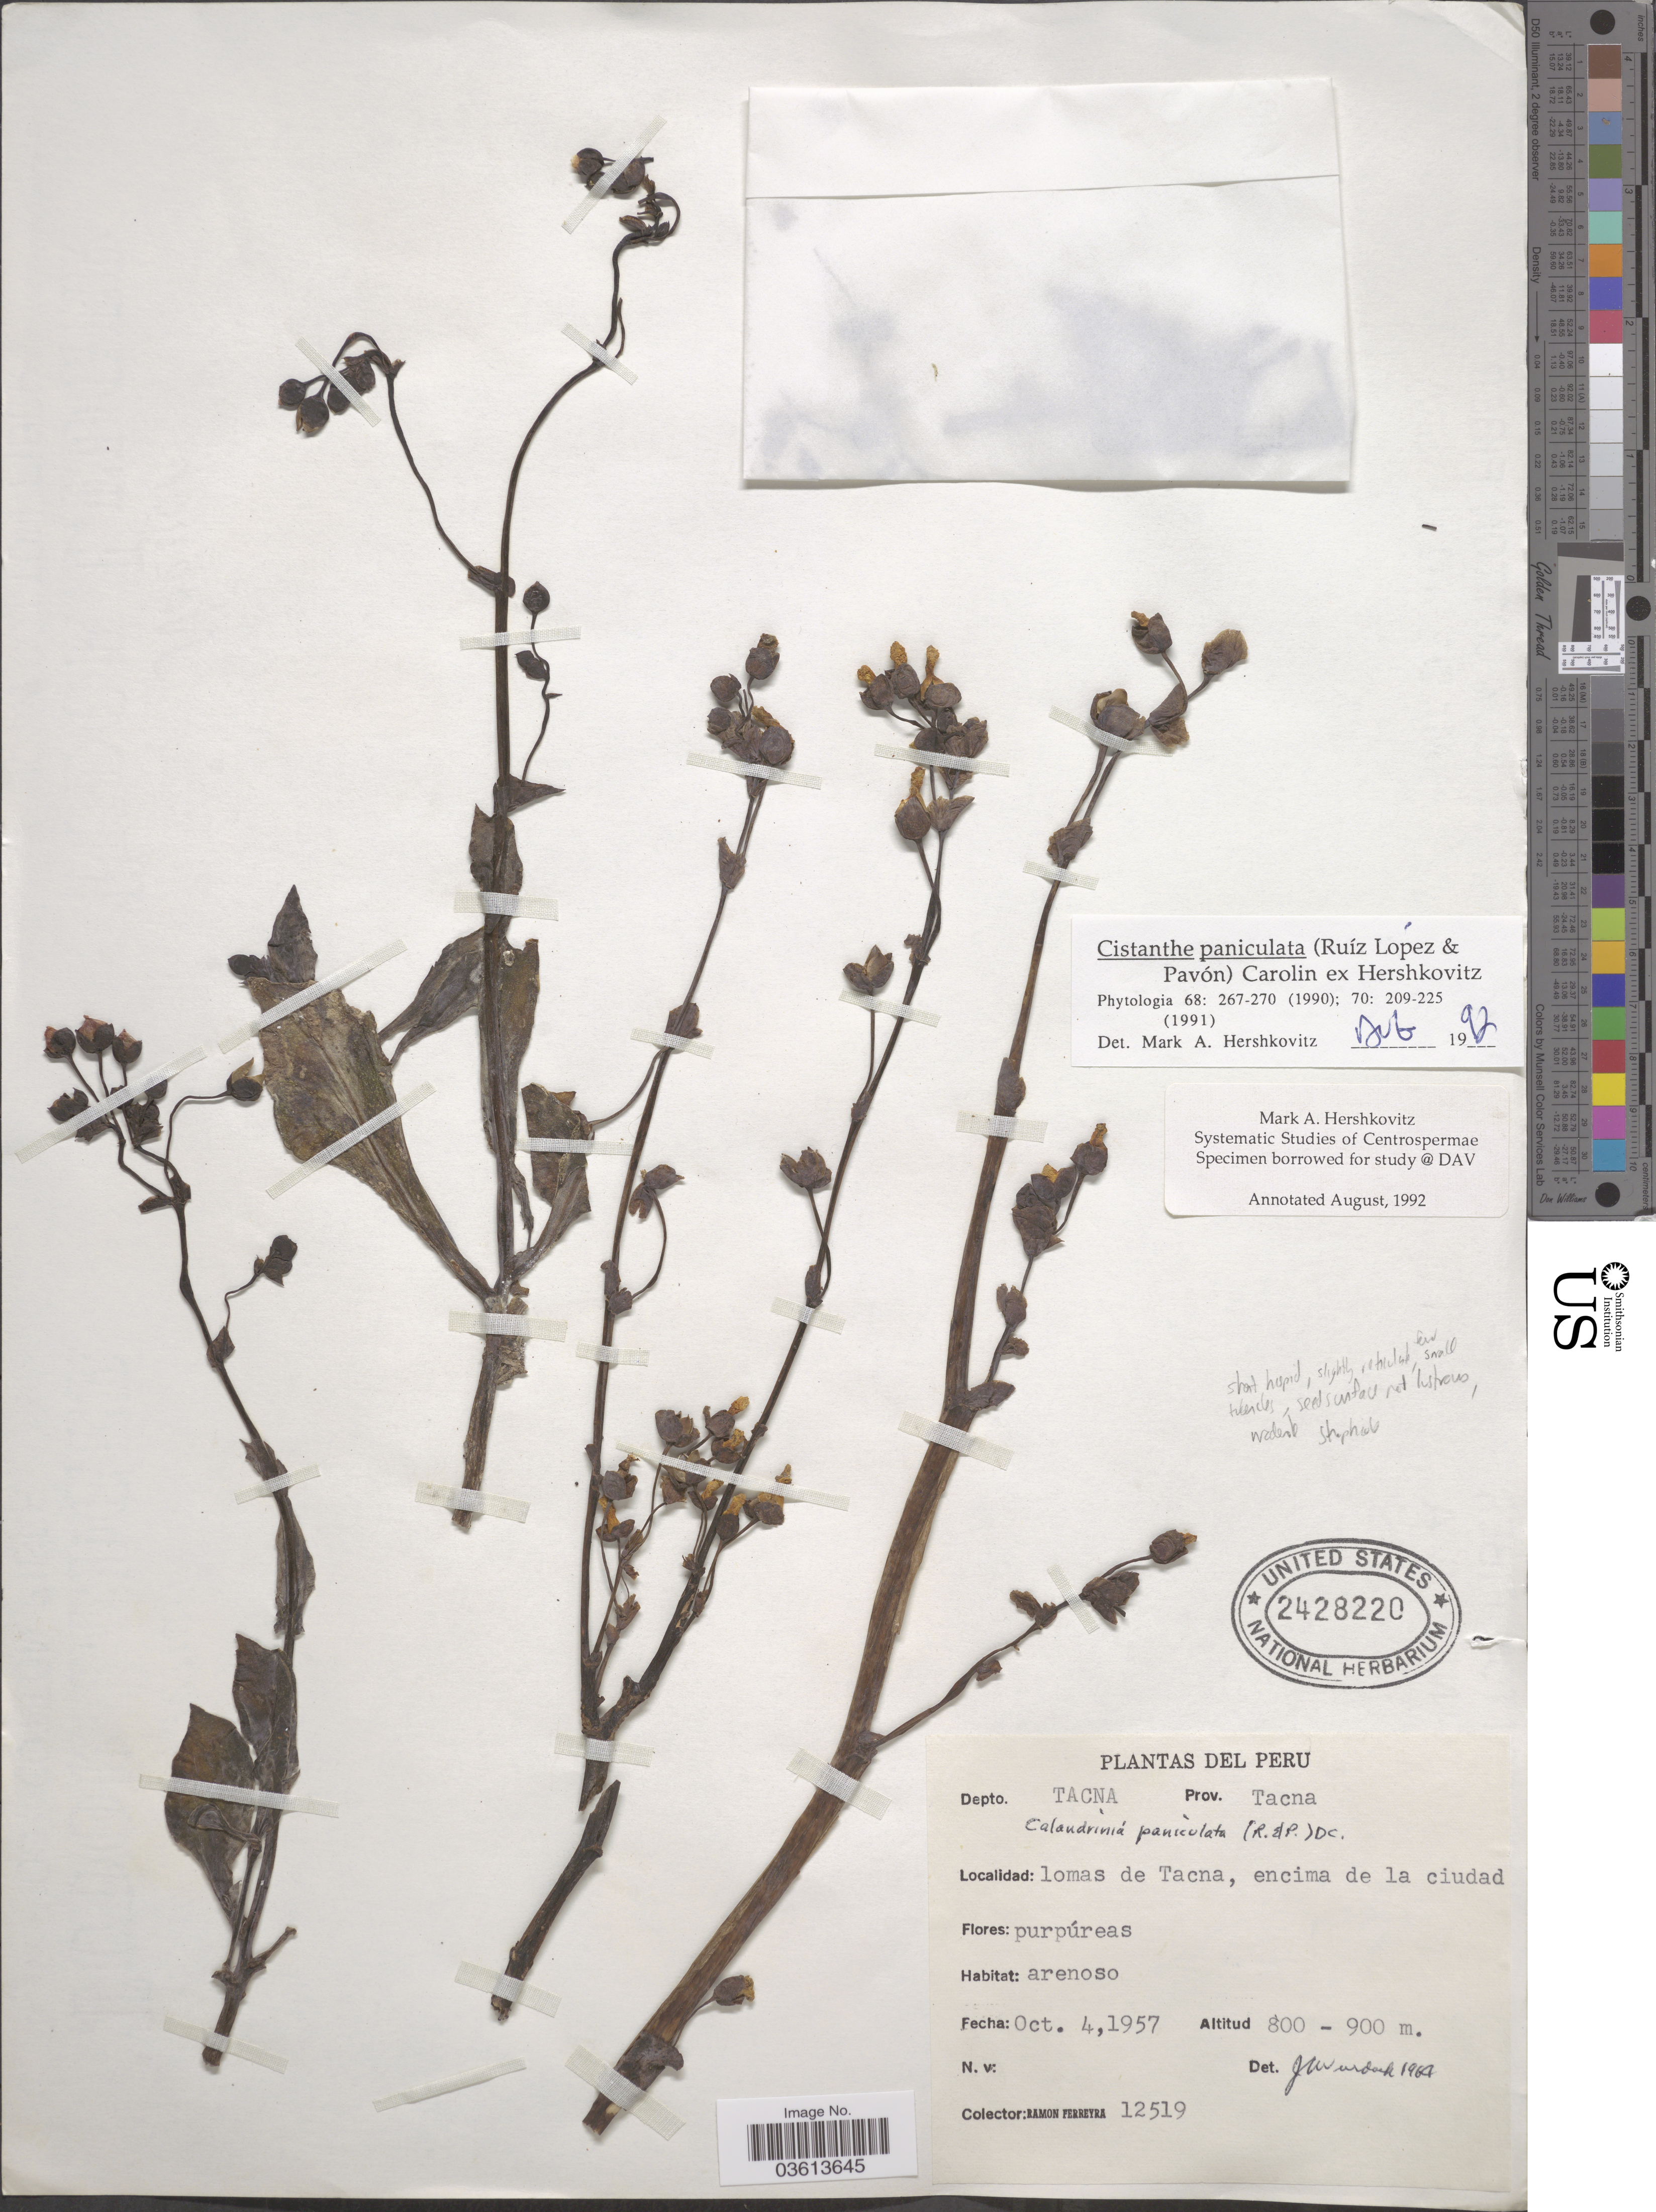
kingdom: Plantae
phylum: Tracheophyta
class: Magnoliopsida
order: Caryophyllales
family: Montiaceae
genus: Cistanthe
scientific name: Cistanthe paniculata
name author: (DC.) Carolin ex Hershk.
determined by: Hershkovitz, M. A.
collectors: R. A. Ferreyra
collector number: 12519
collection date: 1957-10-04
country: Peru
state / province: Tacna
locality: Depto. Tacna. Lomas de Tacna, encima de la ciudad.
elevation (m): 800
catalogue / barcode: US 2428220